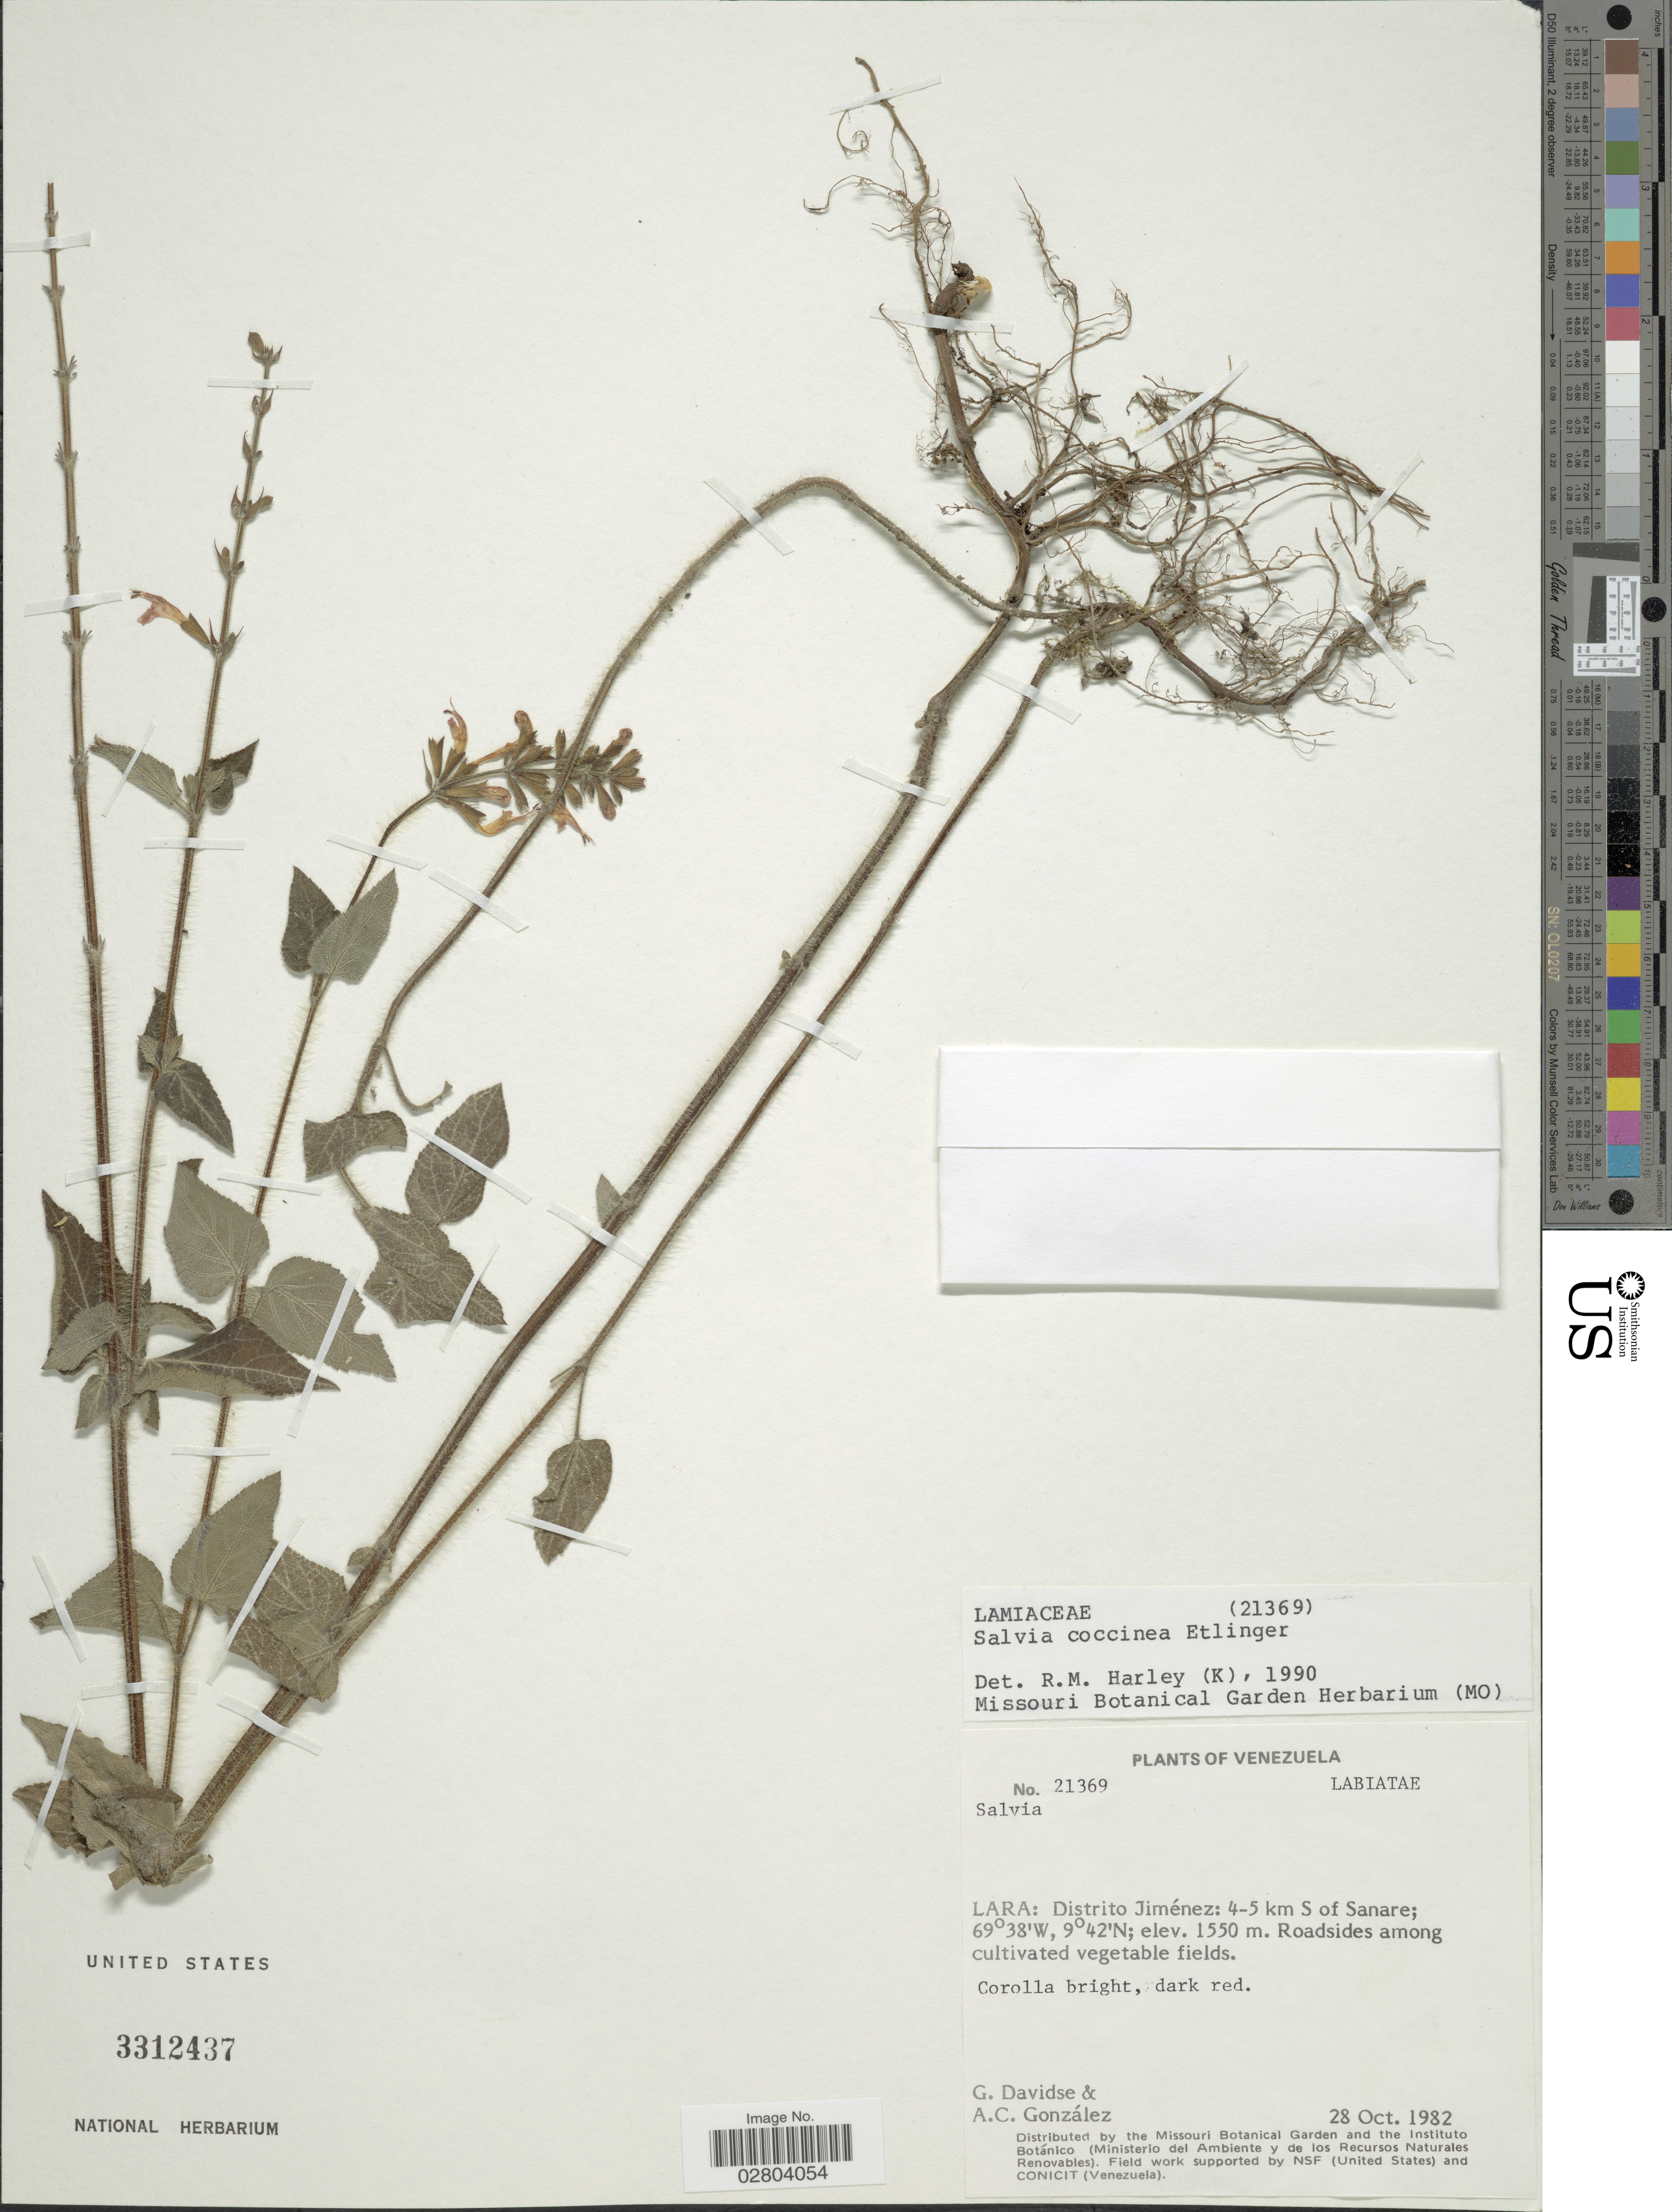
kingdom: Plantae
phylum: Tracheophyta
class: Magnoliopsida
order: Lamiales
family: Lamiaceae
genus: Salvia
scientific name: Salvia coccinea 'Naples Lavender'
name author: L. f. ex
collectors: G. Davidse & A. C. González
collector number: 21369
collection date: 1982-10-28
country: Venezuela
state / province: Lara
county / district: Jiménez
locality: Distrito Jiménez: 4-5 km S of Sanare.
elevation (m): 1550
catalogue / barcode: US 3312437